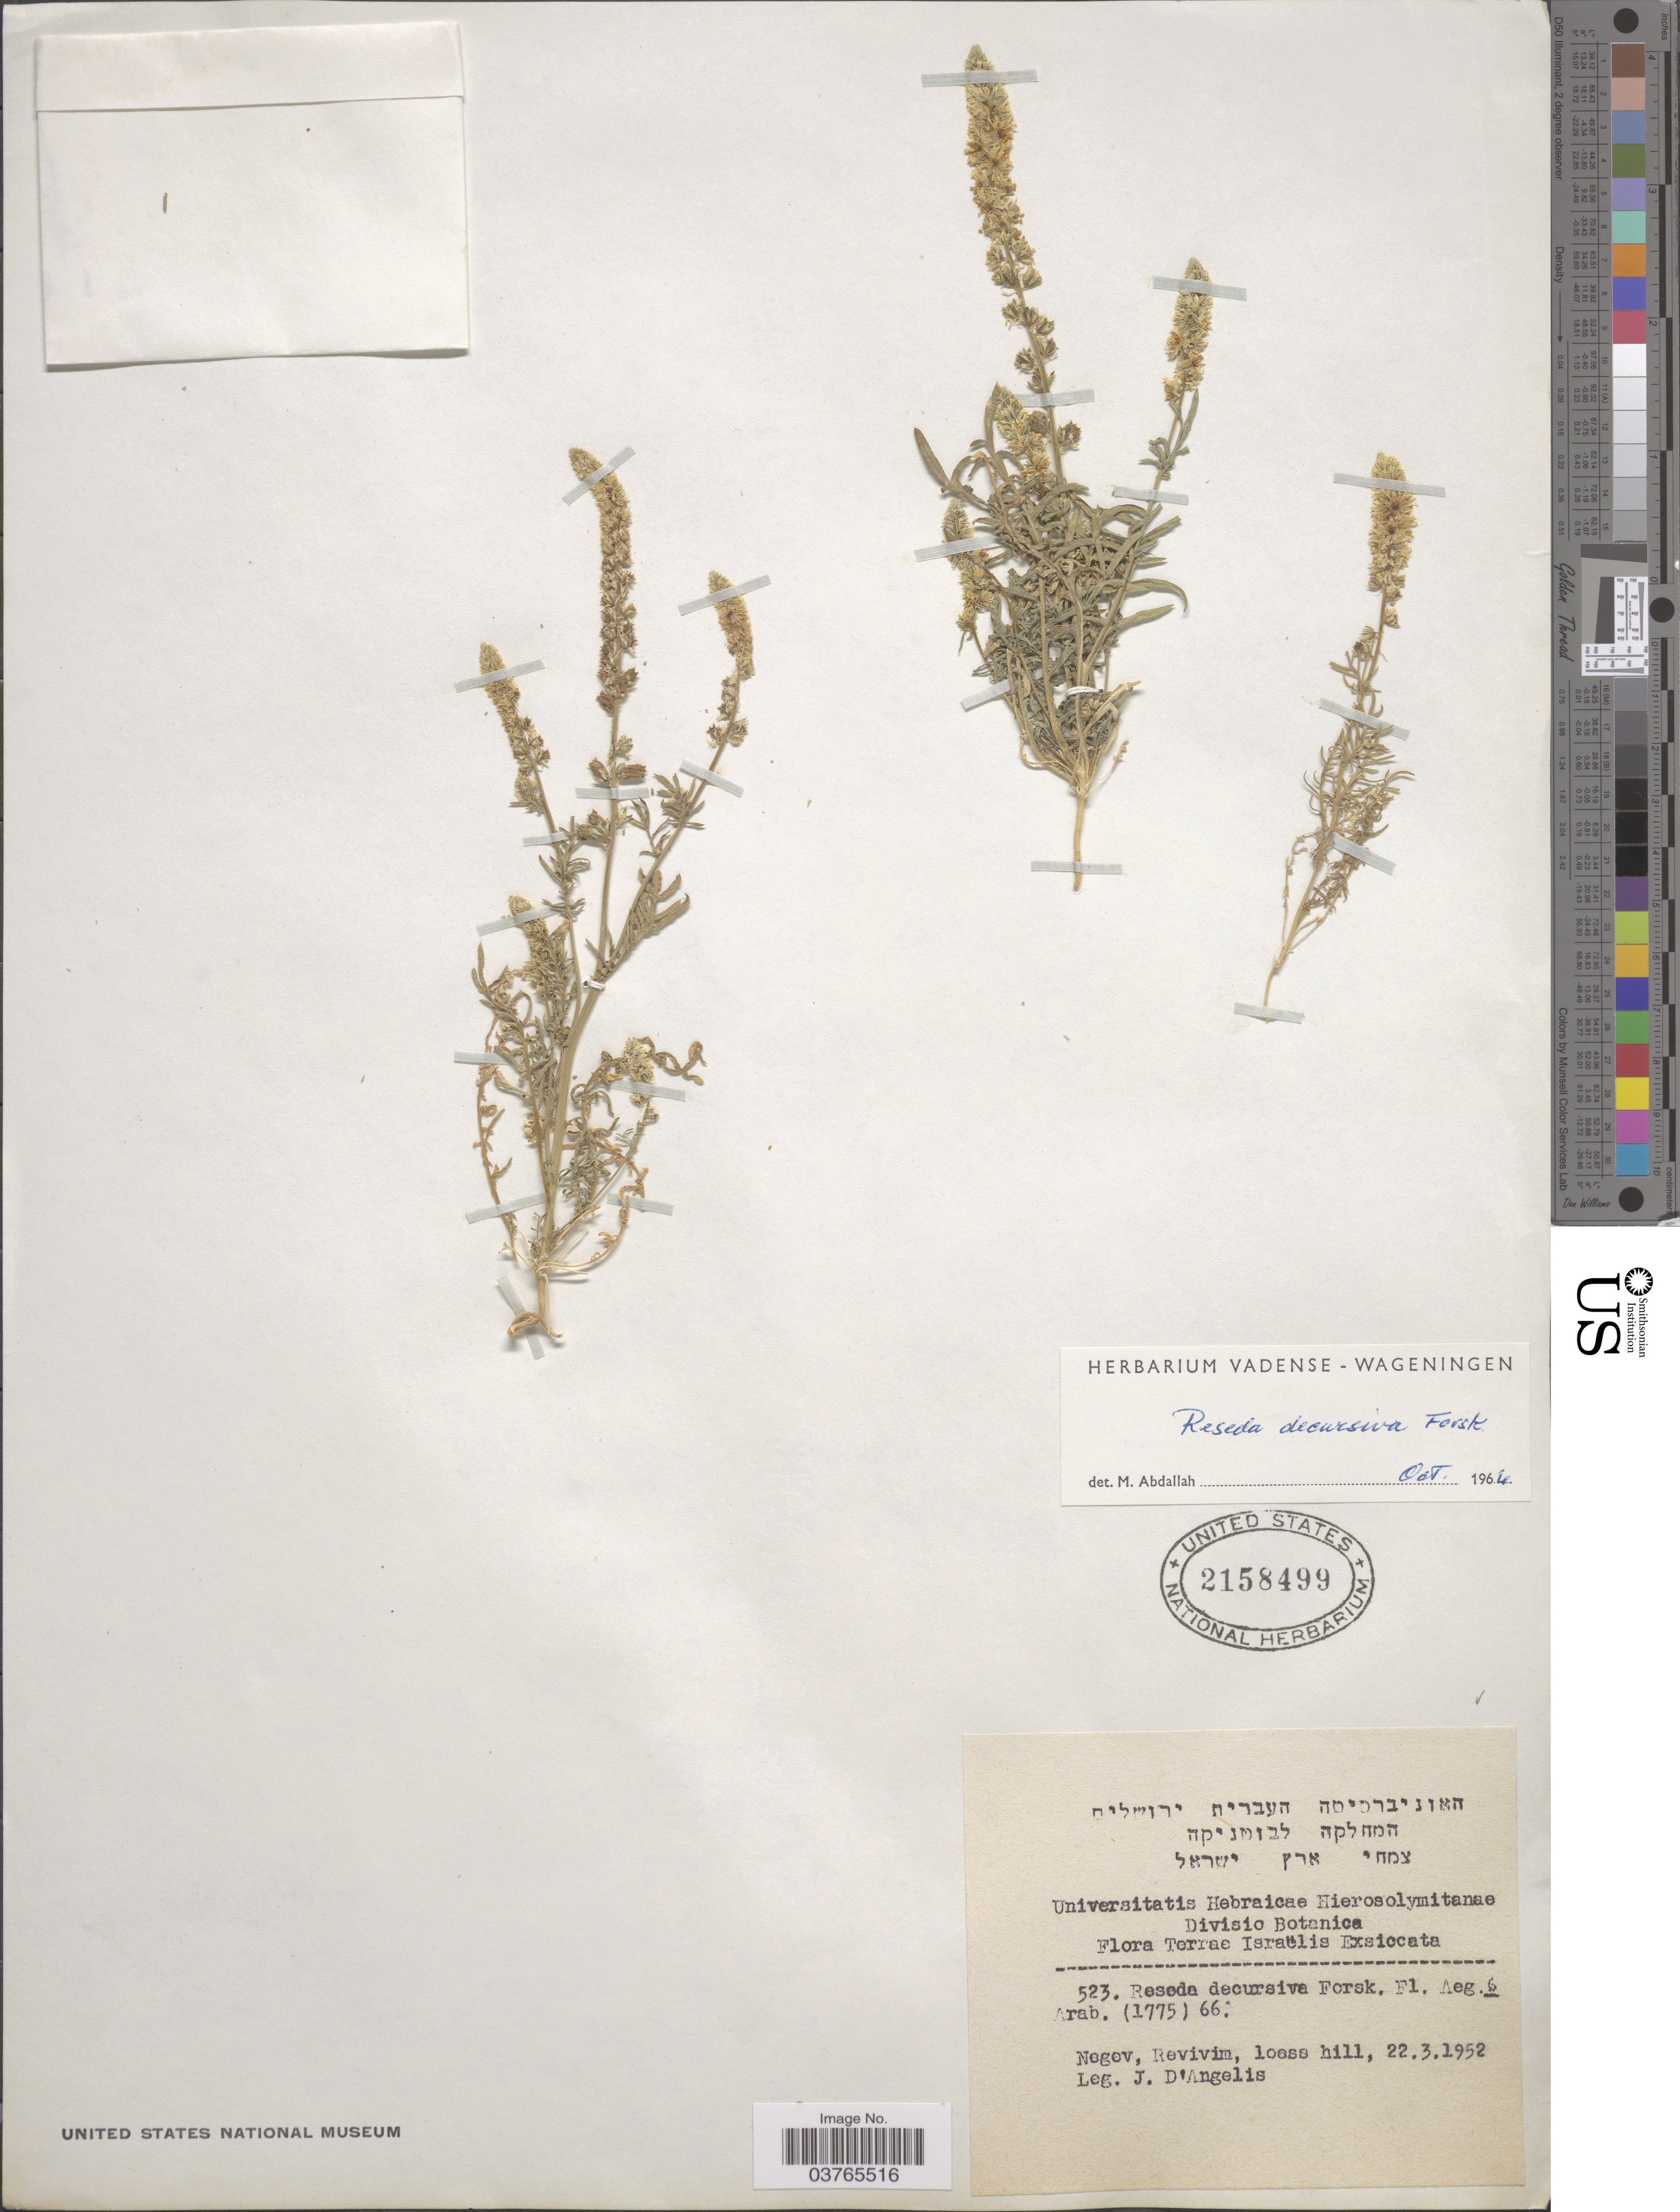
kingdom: Plantae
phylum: Tracheophyta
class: Magnoliopsida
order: Brassicales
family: Resedaceae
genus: Reseda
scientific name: Reseda decursiva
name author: Forssk.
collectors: J. D'angelis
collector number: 523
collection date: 1952-03-22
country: Israel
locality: Terrae Israëlis. Negev, Revivim, loose hill.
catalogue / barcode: US 2158499